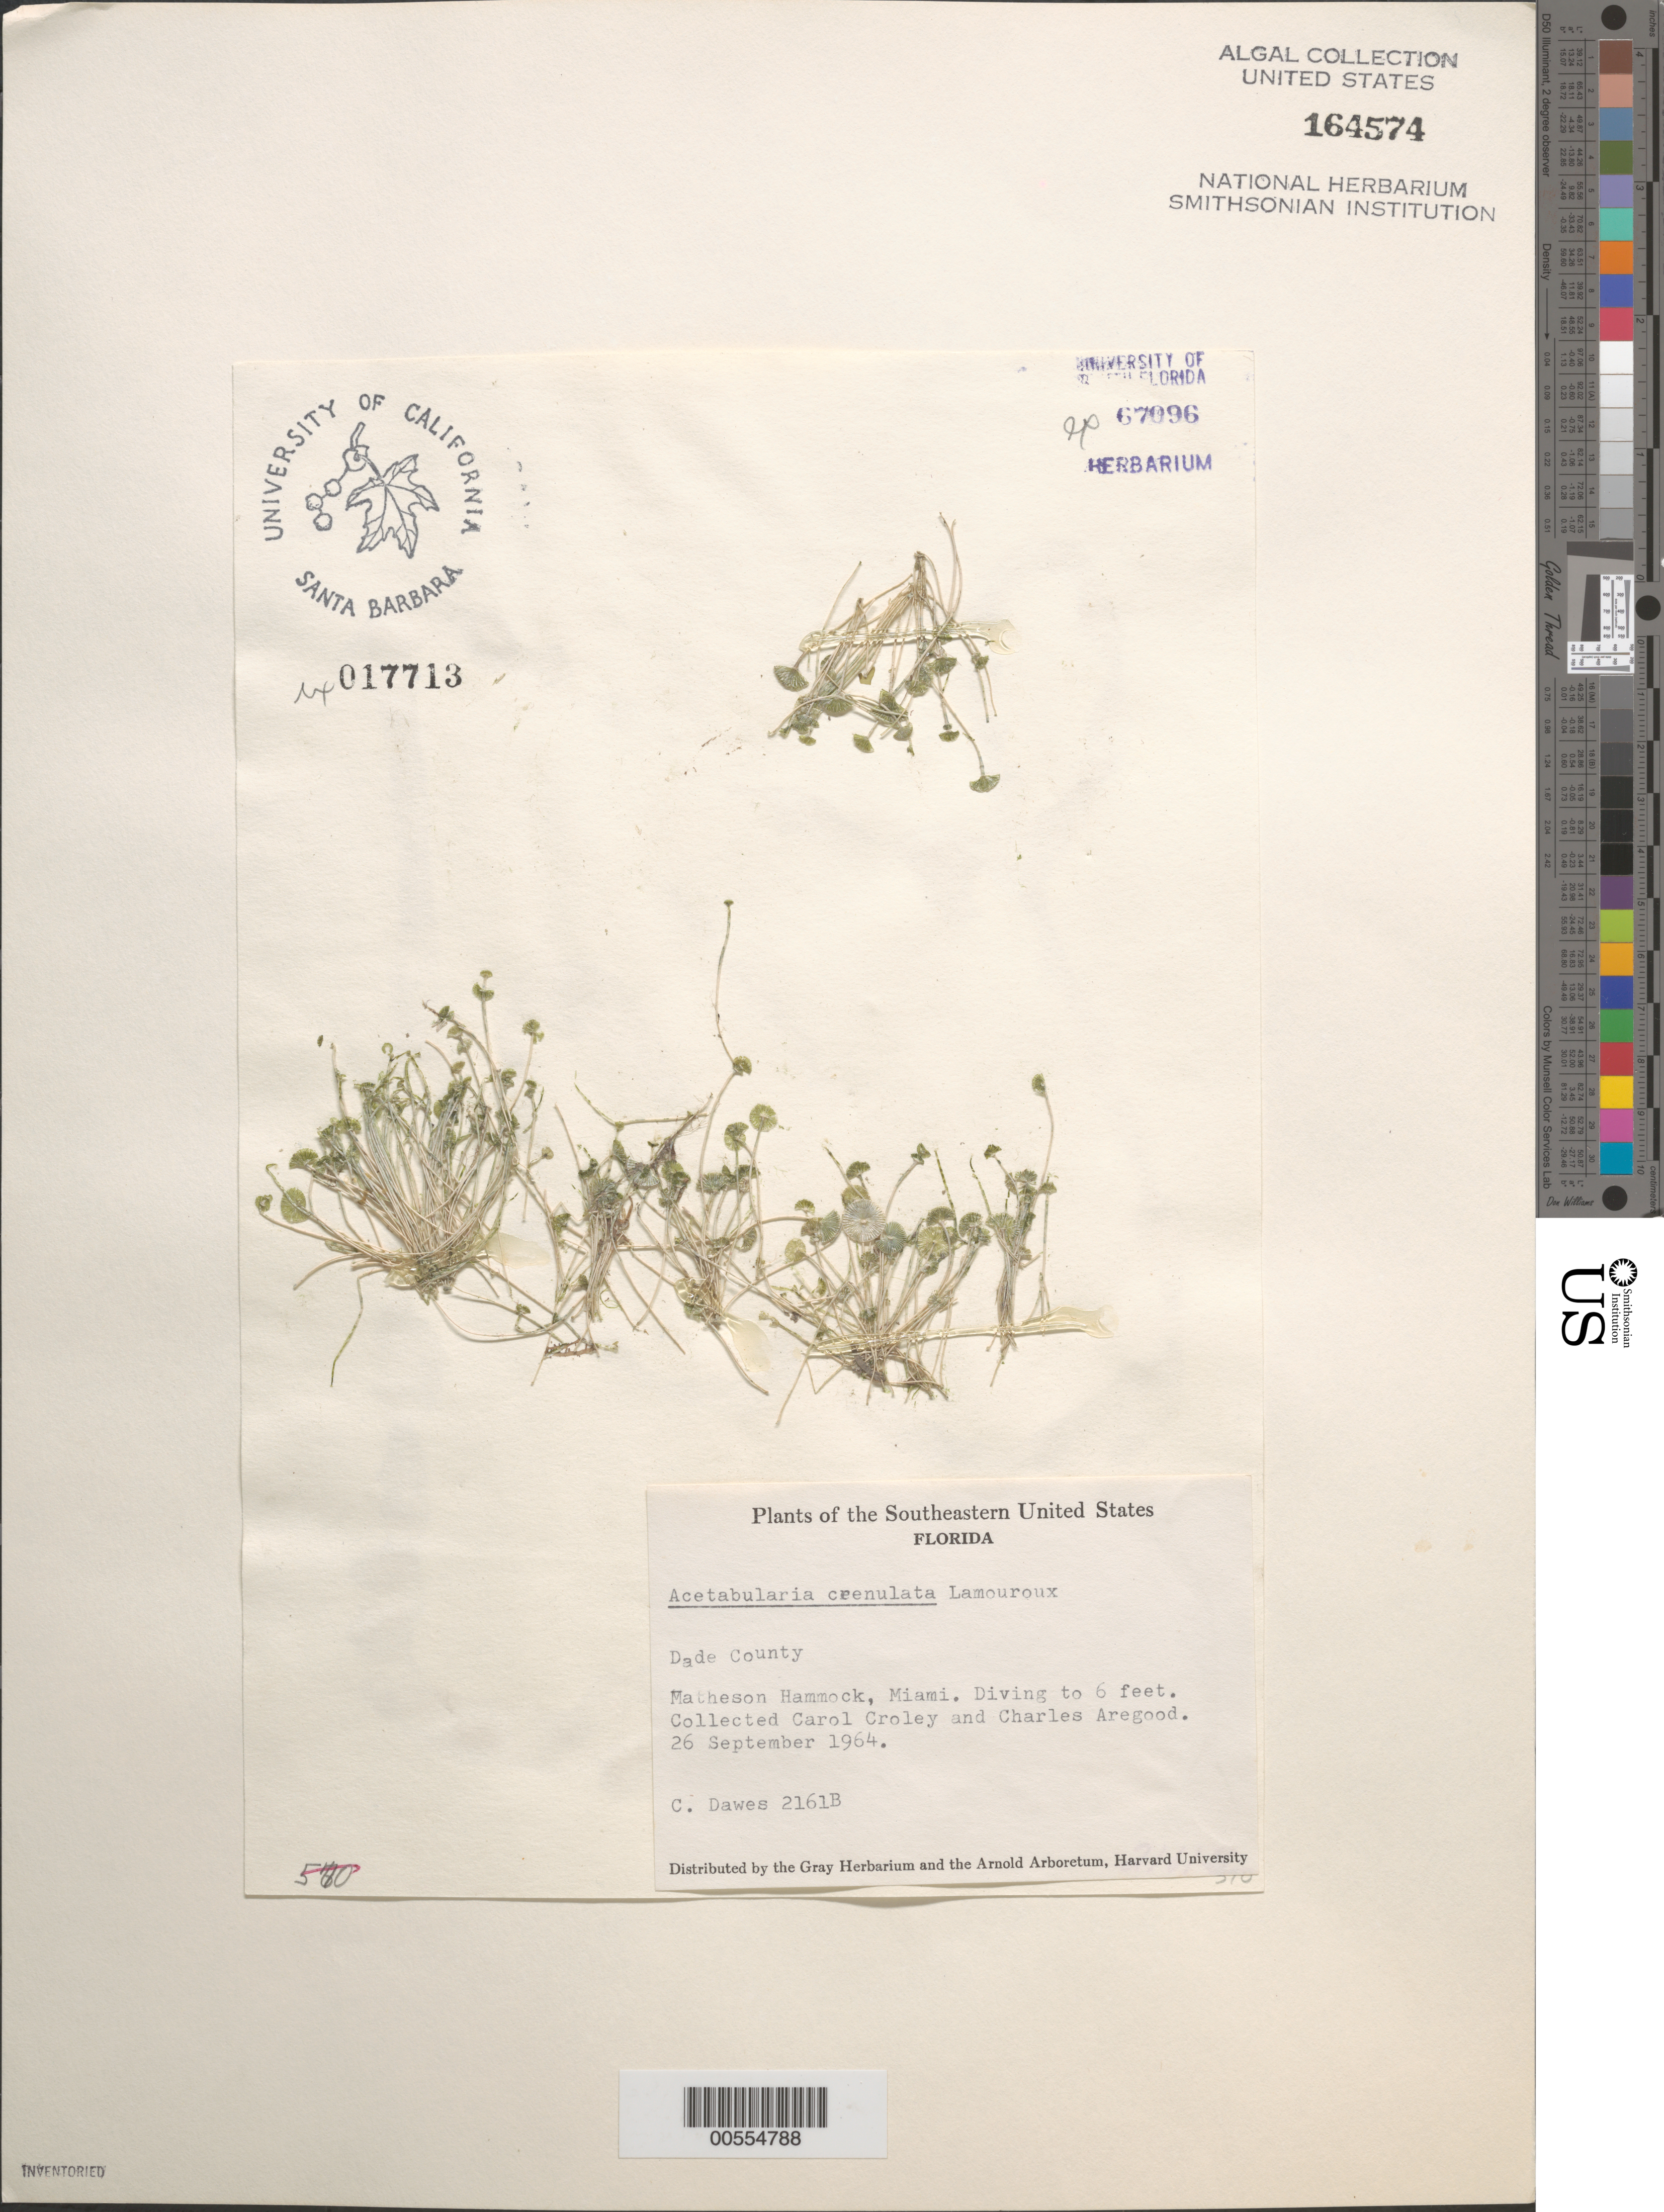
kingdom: Plantae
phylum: Chlorophyta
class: Ulvophyceae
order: Dasycladales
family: Polyphysaceae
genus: Acetabularia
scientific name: Acetabularia acetabulum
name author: J.V.Lamouroux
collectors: F. C. Croley & C. Aregood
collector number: Cjd 2161b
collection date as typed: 26 Sep 1964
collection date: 1964-09-26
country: United States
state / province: Florida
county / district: Miami-Dade County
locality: Matheson Hammock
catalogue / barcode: US 164574